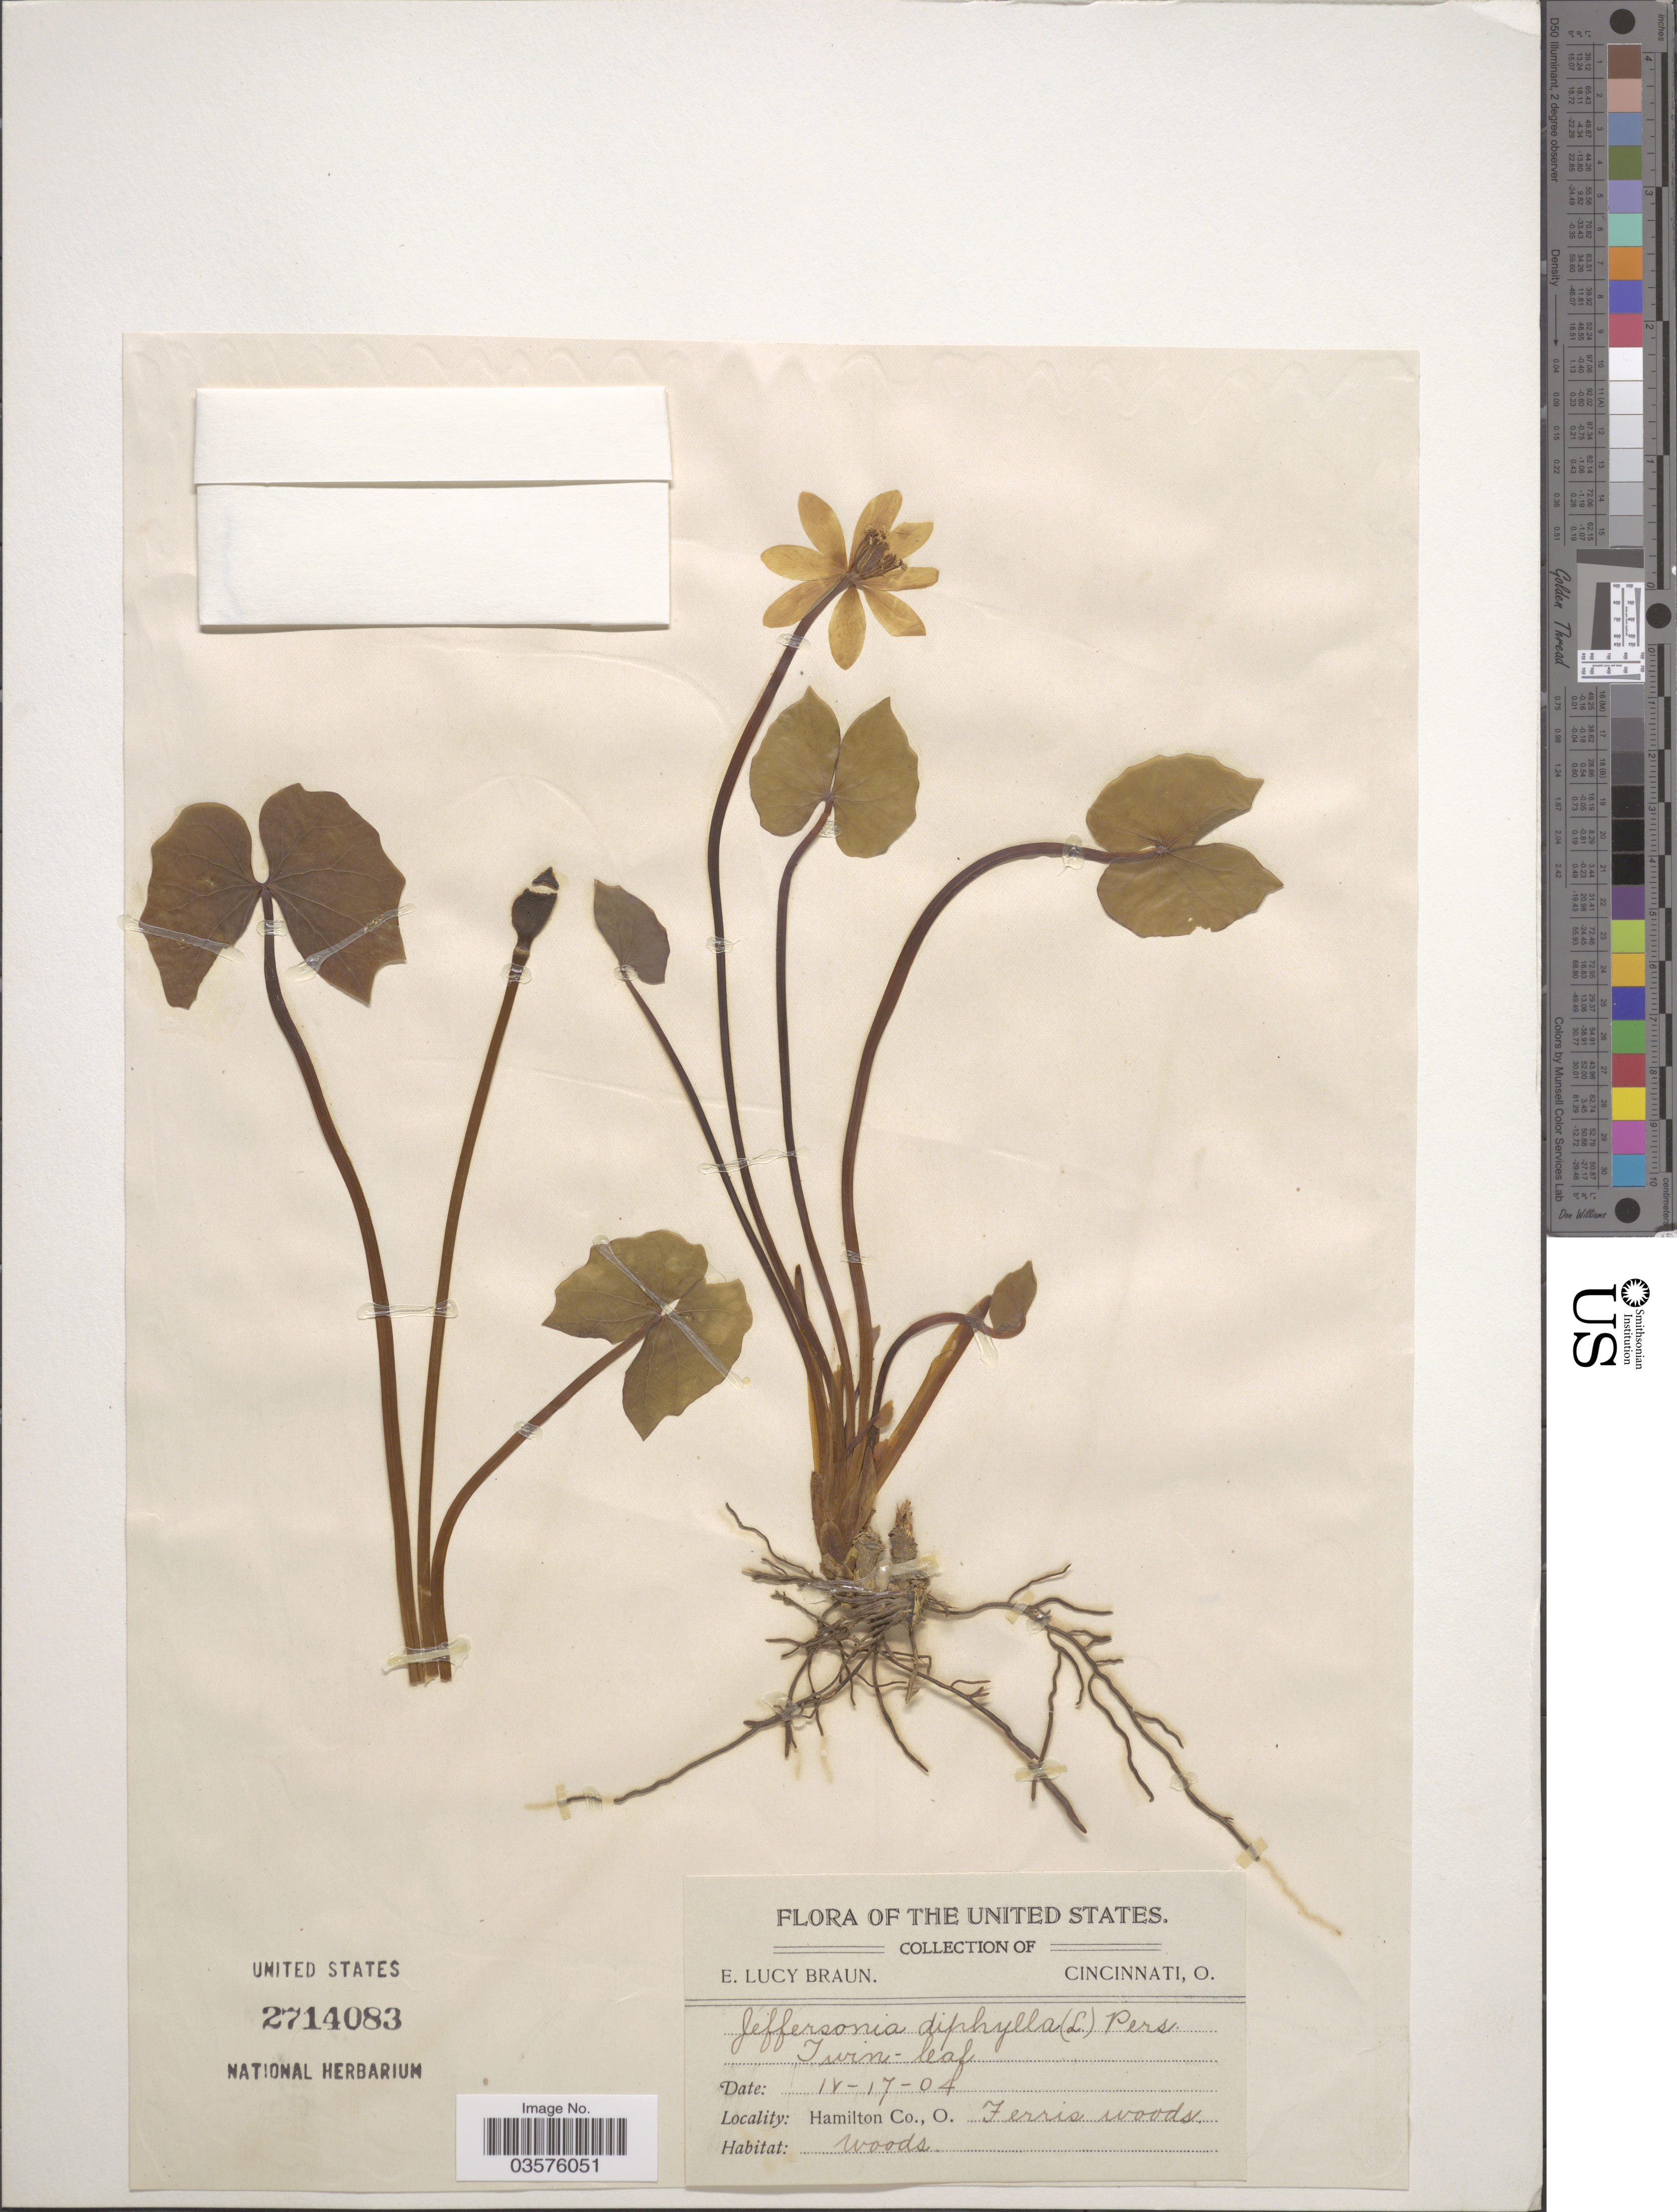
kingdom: Plantae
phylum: Tracheophyta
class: Magnoliopsida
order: Ranunculales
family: Berberidaceae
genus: Jeffersonia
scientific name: Jeffersonia diphylla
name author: (L.) Pers.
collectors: E. L. Braun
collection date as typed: Transcribed d/m/y: 17/4/4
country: United States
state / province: Ohio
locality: Hamilton Co. Ferris woods.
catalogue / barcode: US 2714083